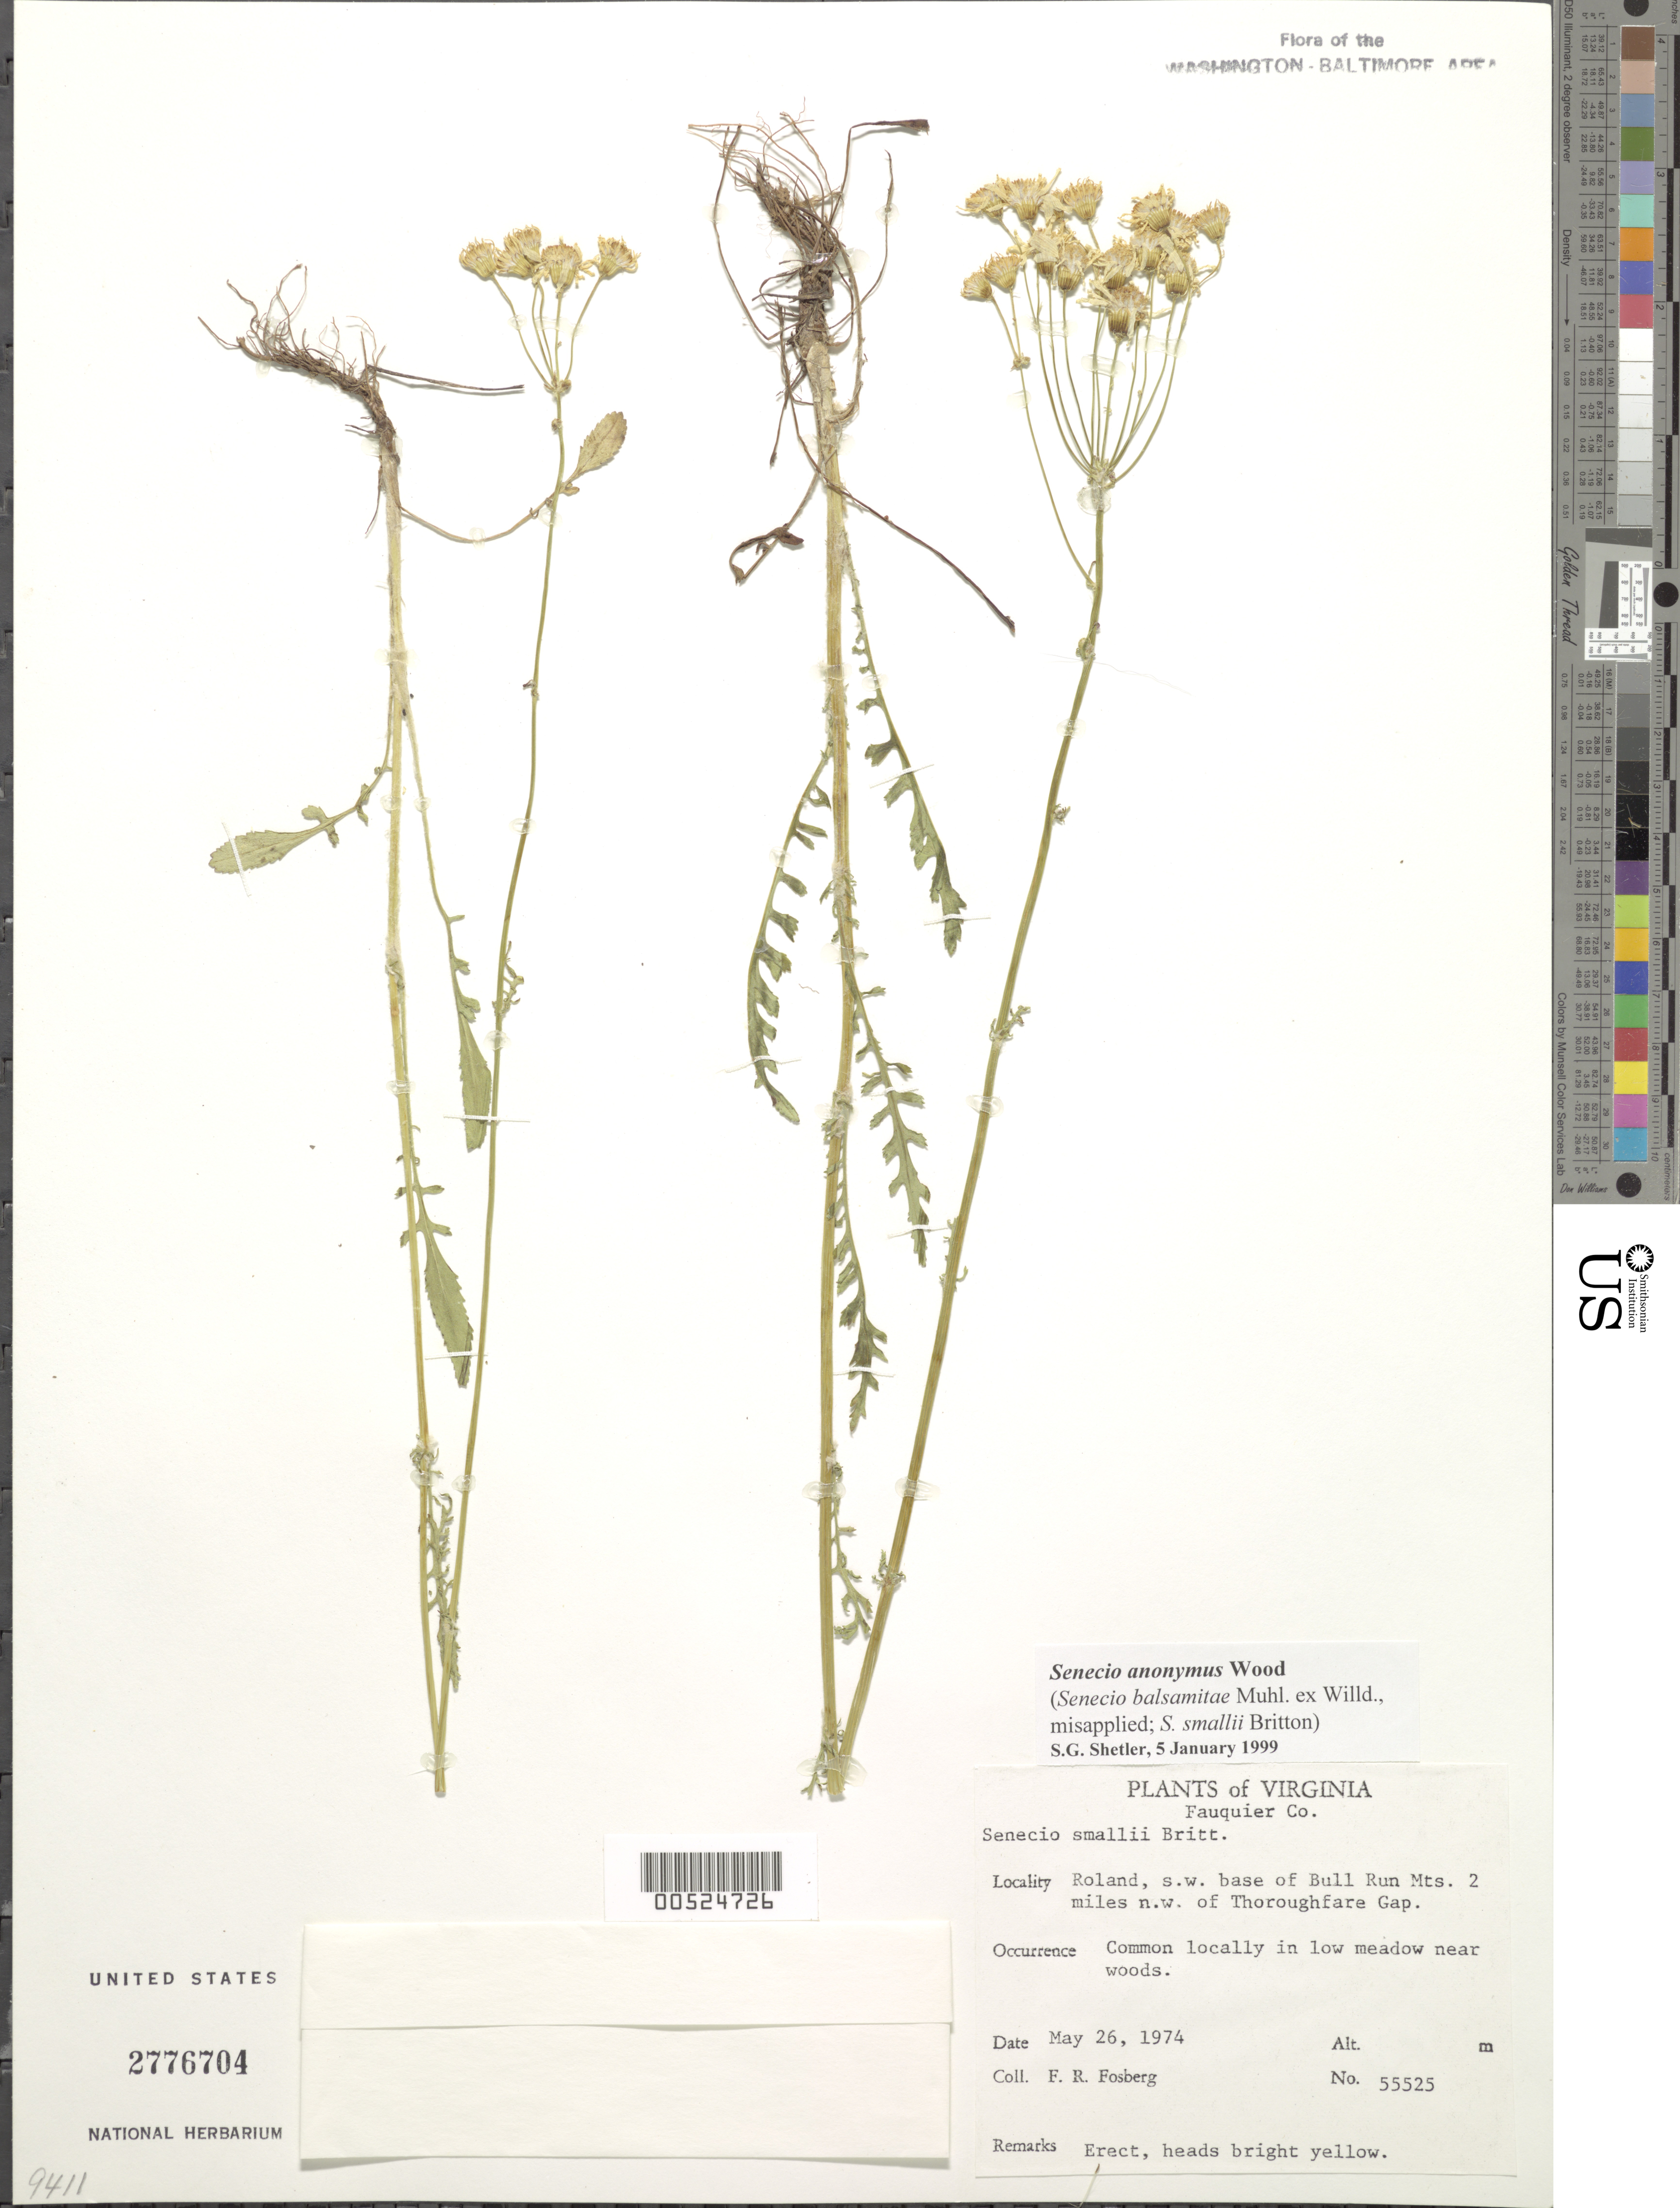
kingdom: Plantae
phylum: Tracheophyta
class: Magnoliopsida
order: Asterales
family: Asteraceae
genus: Packera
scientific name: Packera anonyma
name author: (Alph. Wood) W.A. Weber & Á. Löve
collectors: F. R. Fosberg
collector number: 55525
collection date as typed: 26 May 1974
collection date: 1974-05-26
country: United States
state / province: Virginia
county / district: Fauquier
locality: Roland, SW base of Bull Run Mts., 2 mi. NW of Thoroughfare Gap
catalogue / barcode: US 2776704